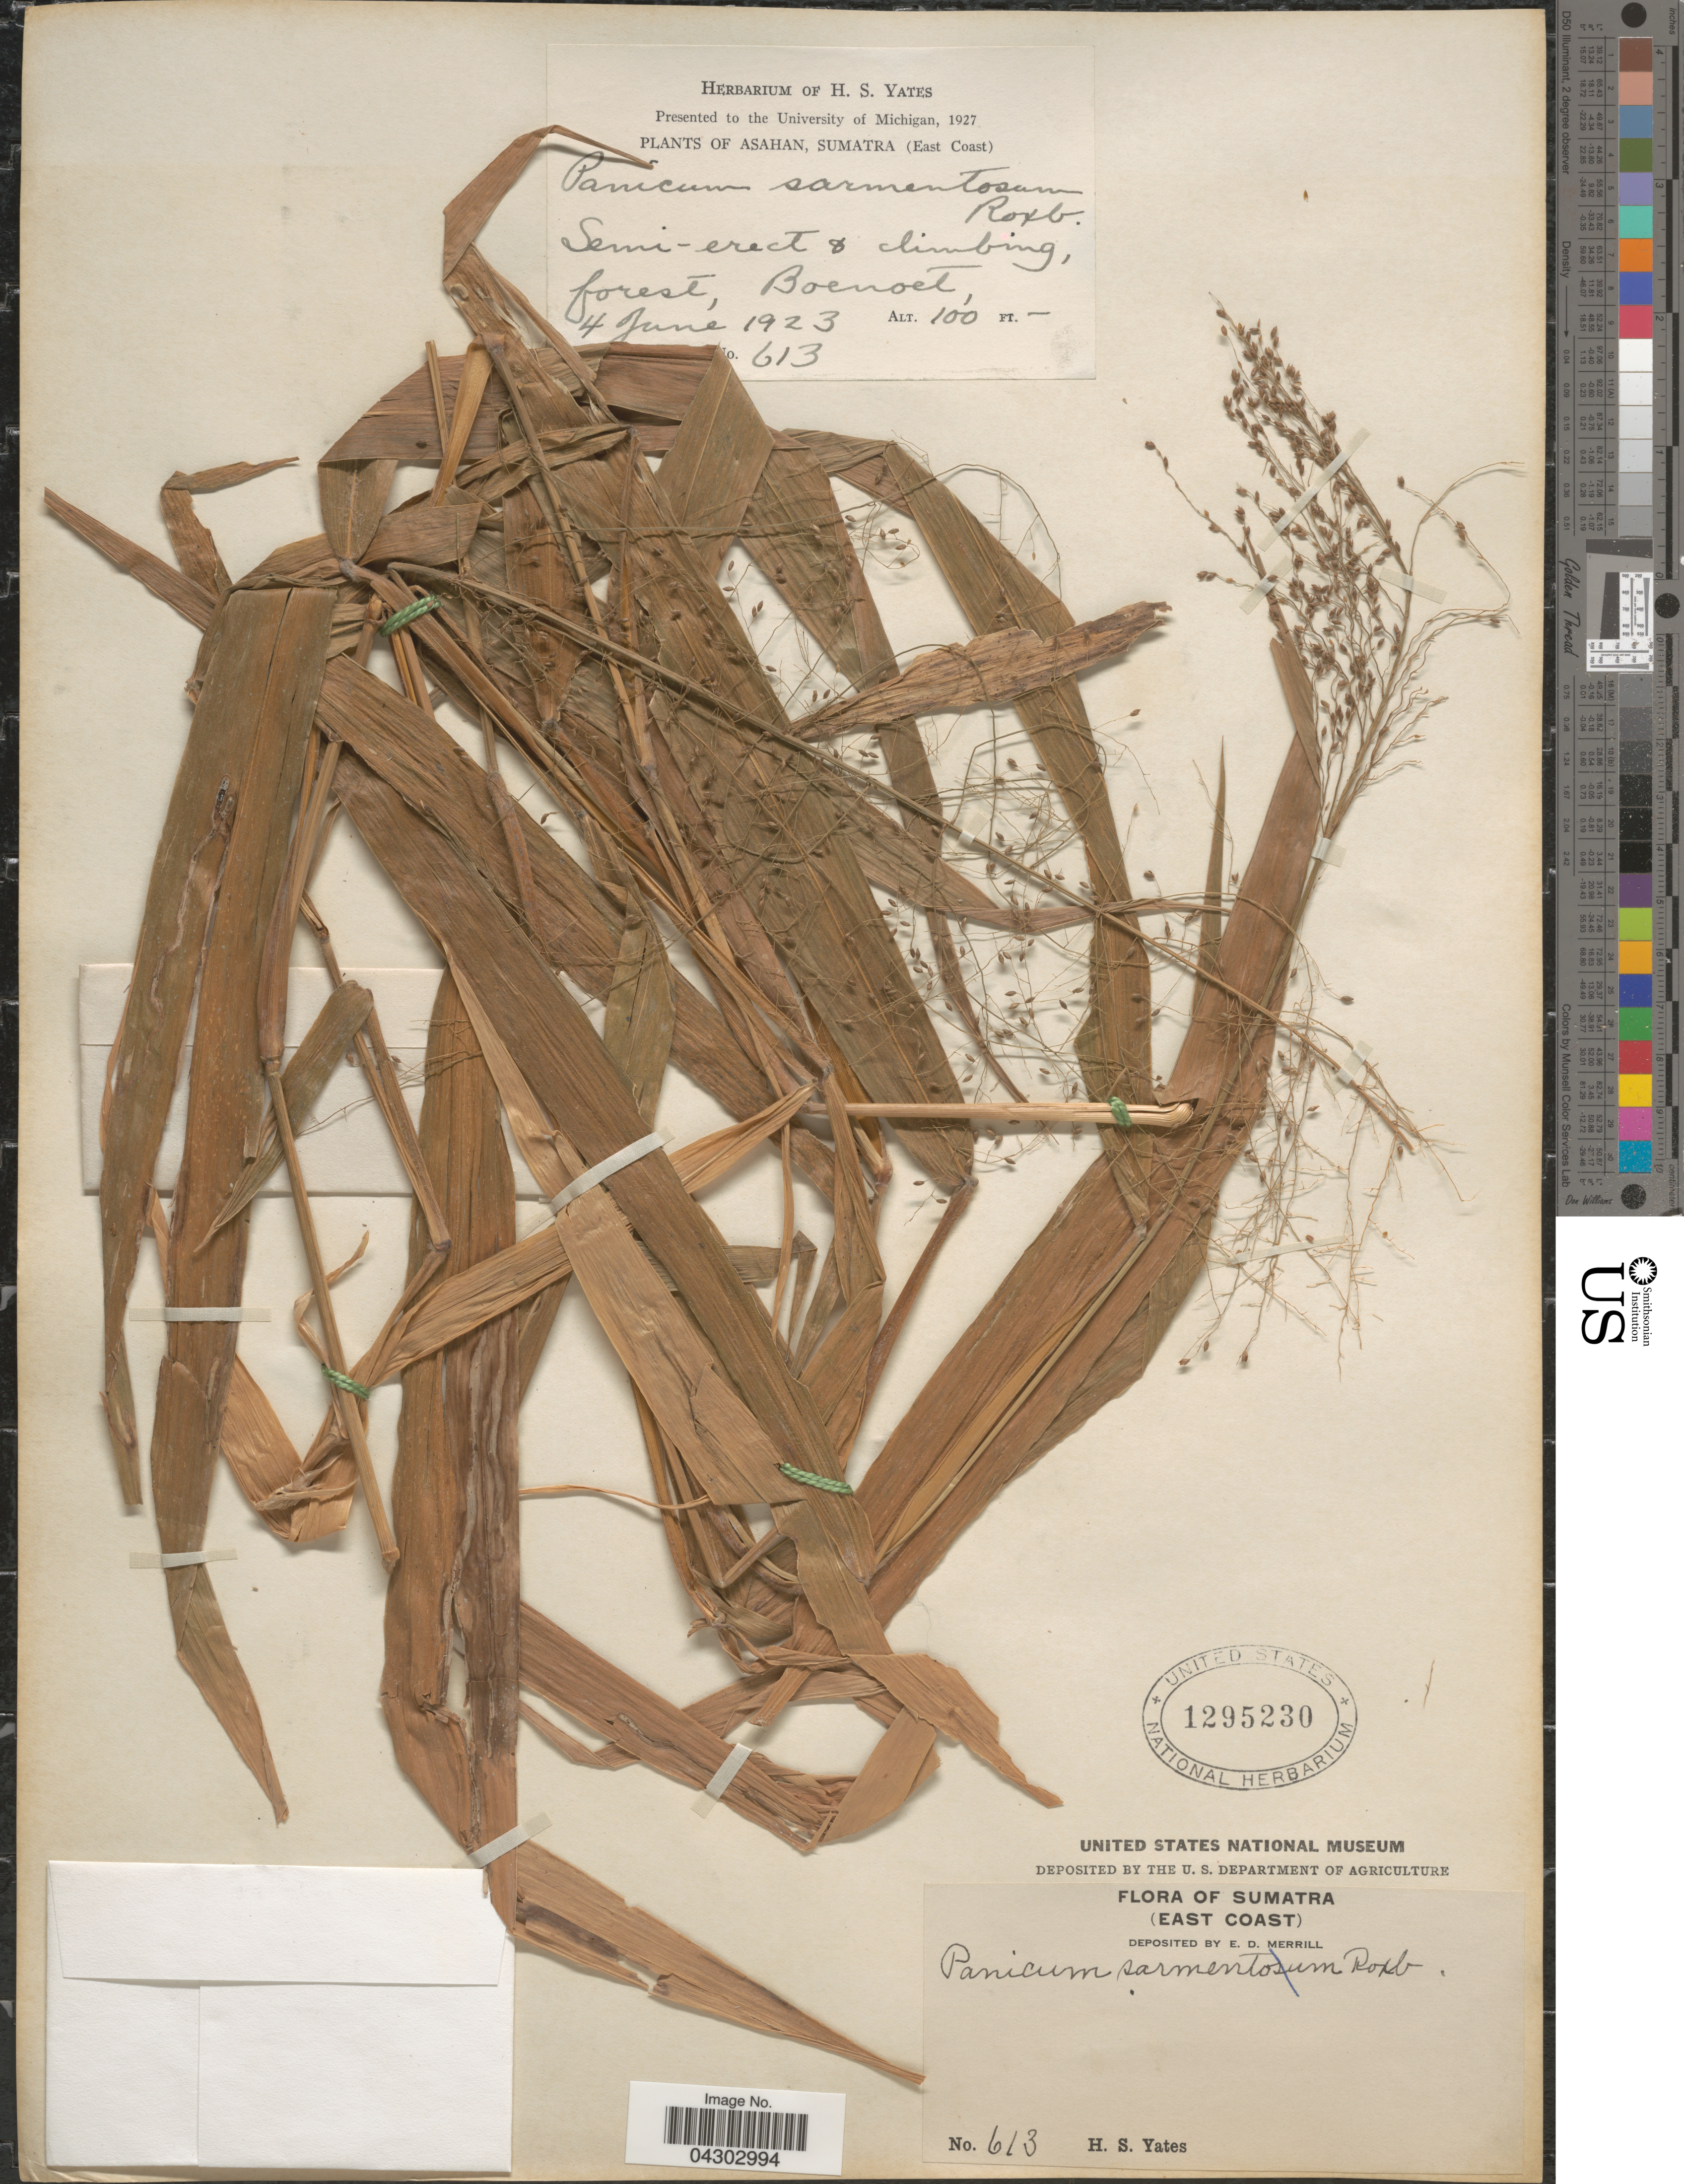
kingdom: Plantae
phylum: Tracheophyta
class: Liliopsida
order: Poales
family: Poaceae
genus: Panicum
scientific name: Panicum sarmentosum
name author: Roxb.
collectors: H. S. Yates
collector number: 613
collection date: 1923-06-04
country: Indonesia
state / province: Sumatra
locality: Asahan, (East Coast). Boenoel.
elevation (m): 30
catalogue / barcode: US 1295230